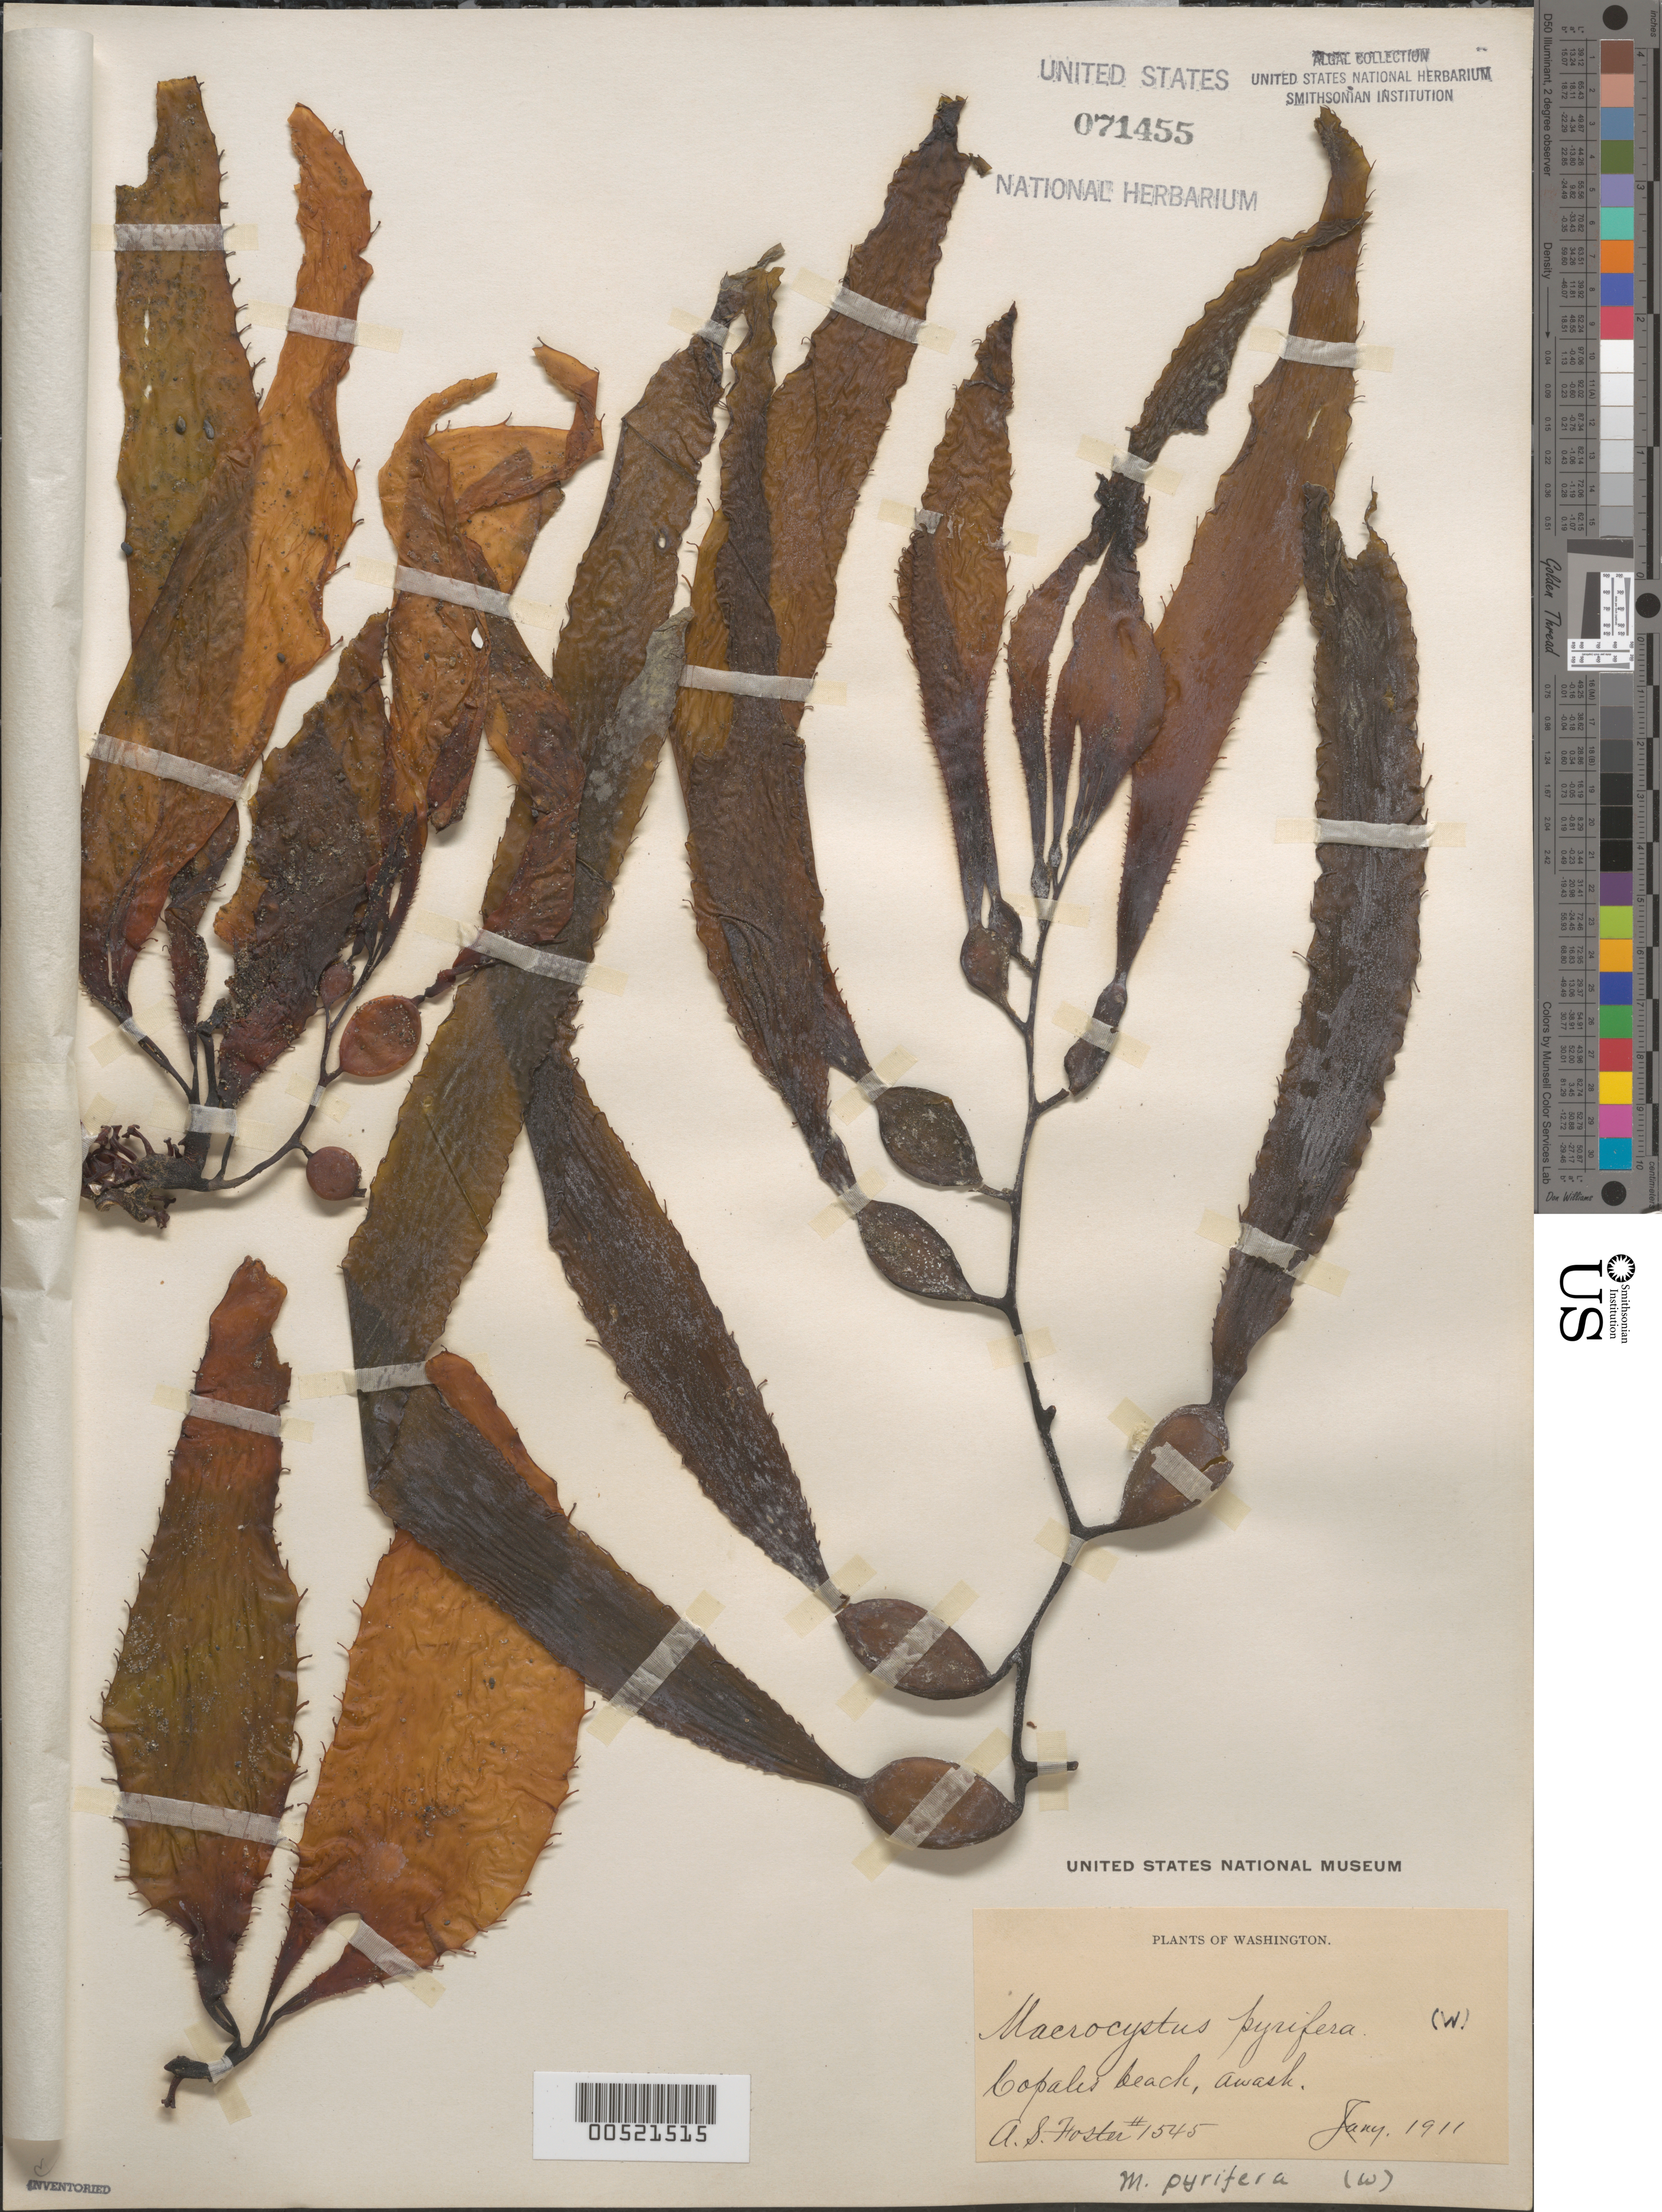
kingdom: Chromista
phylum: Ochrophyta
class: Phaeophyceae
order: Laminariales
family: Laminariaceae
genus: Macrocystis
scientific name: Macrocystis pyrifera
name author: (L.) C. Agardh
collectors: A. S. Foster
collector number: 1545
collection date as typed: Jan 1911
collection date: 1911-01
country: United States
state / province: Washington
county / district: Grays Harbor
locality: Copalis Beach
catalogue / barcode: US 71455